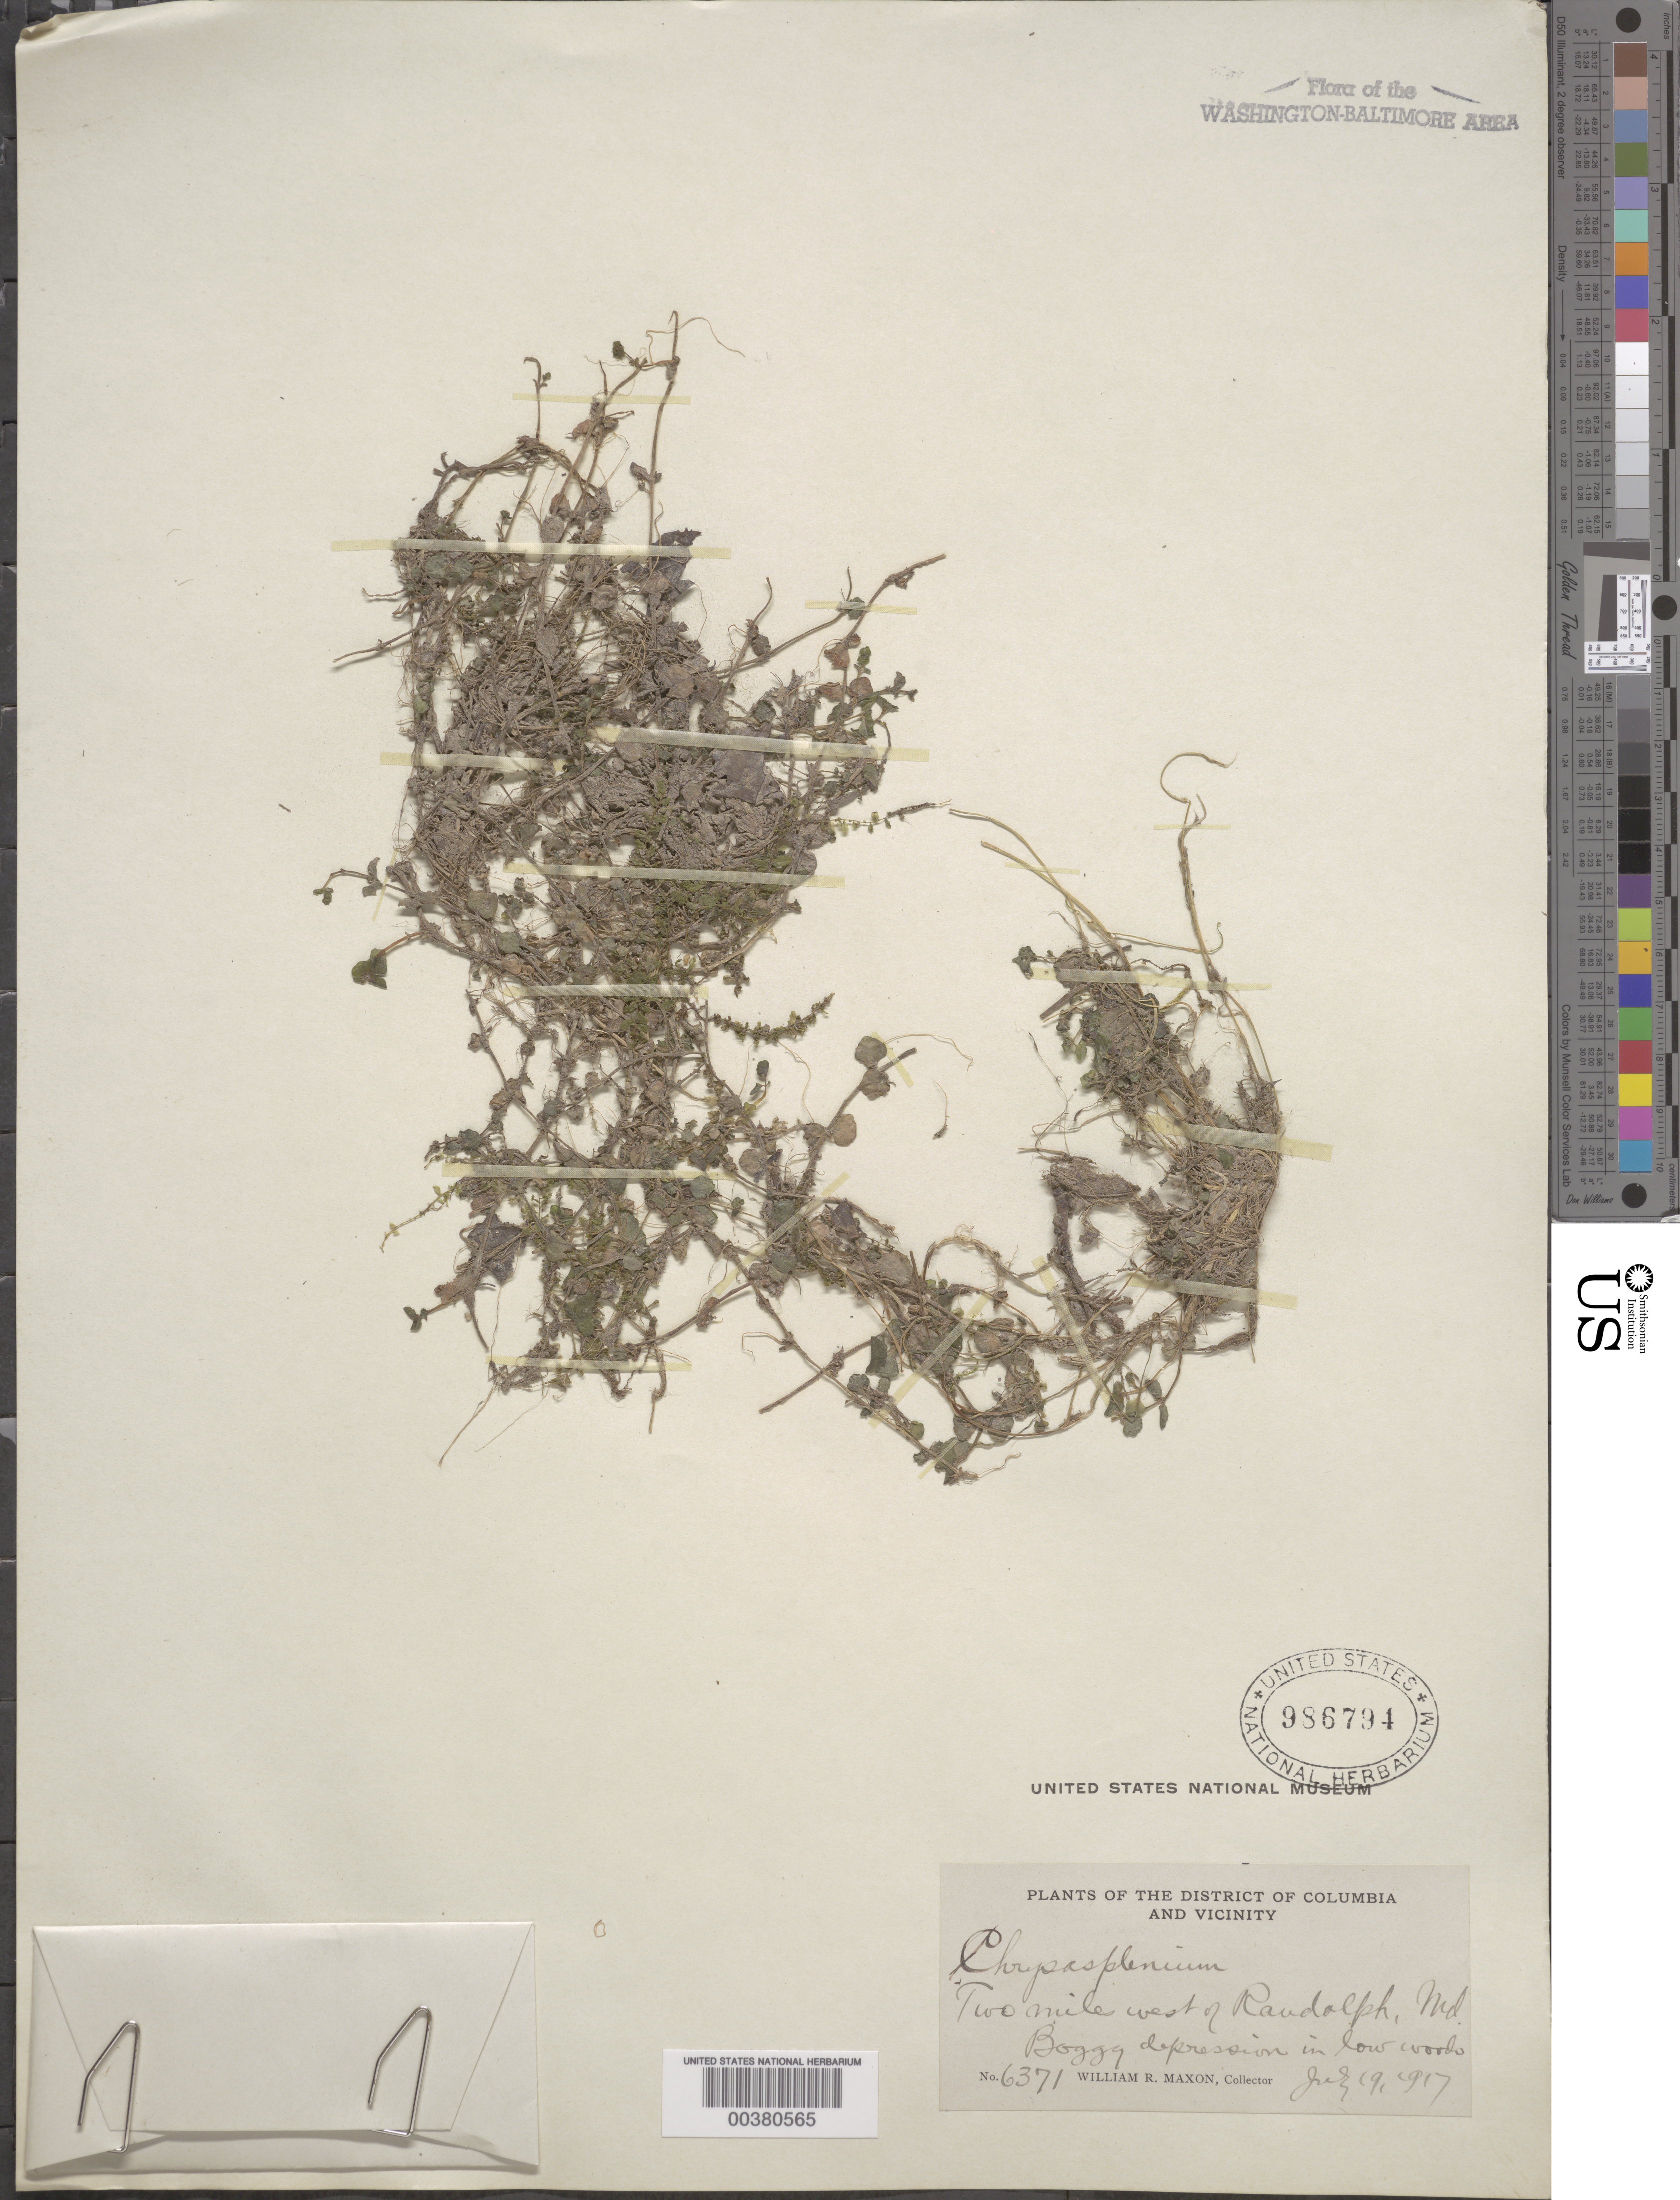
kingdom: Plantae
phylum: Tracheophyta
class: Magnoliopsida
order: Saxifragales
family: Saxifragaceae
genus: Chrysosplenium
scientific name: Chrysosplenium americanum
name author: Schwein.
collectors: W. R. Maxon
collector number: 6371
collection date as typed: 19 Jul 1917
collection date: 1917-07-19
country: United States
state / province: Maryland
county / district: Montgomery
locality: West of Randolph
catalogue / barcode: US 986794